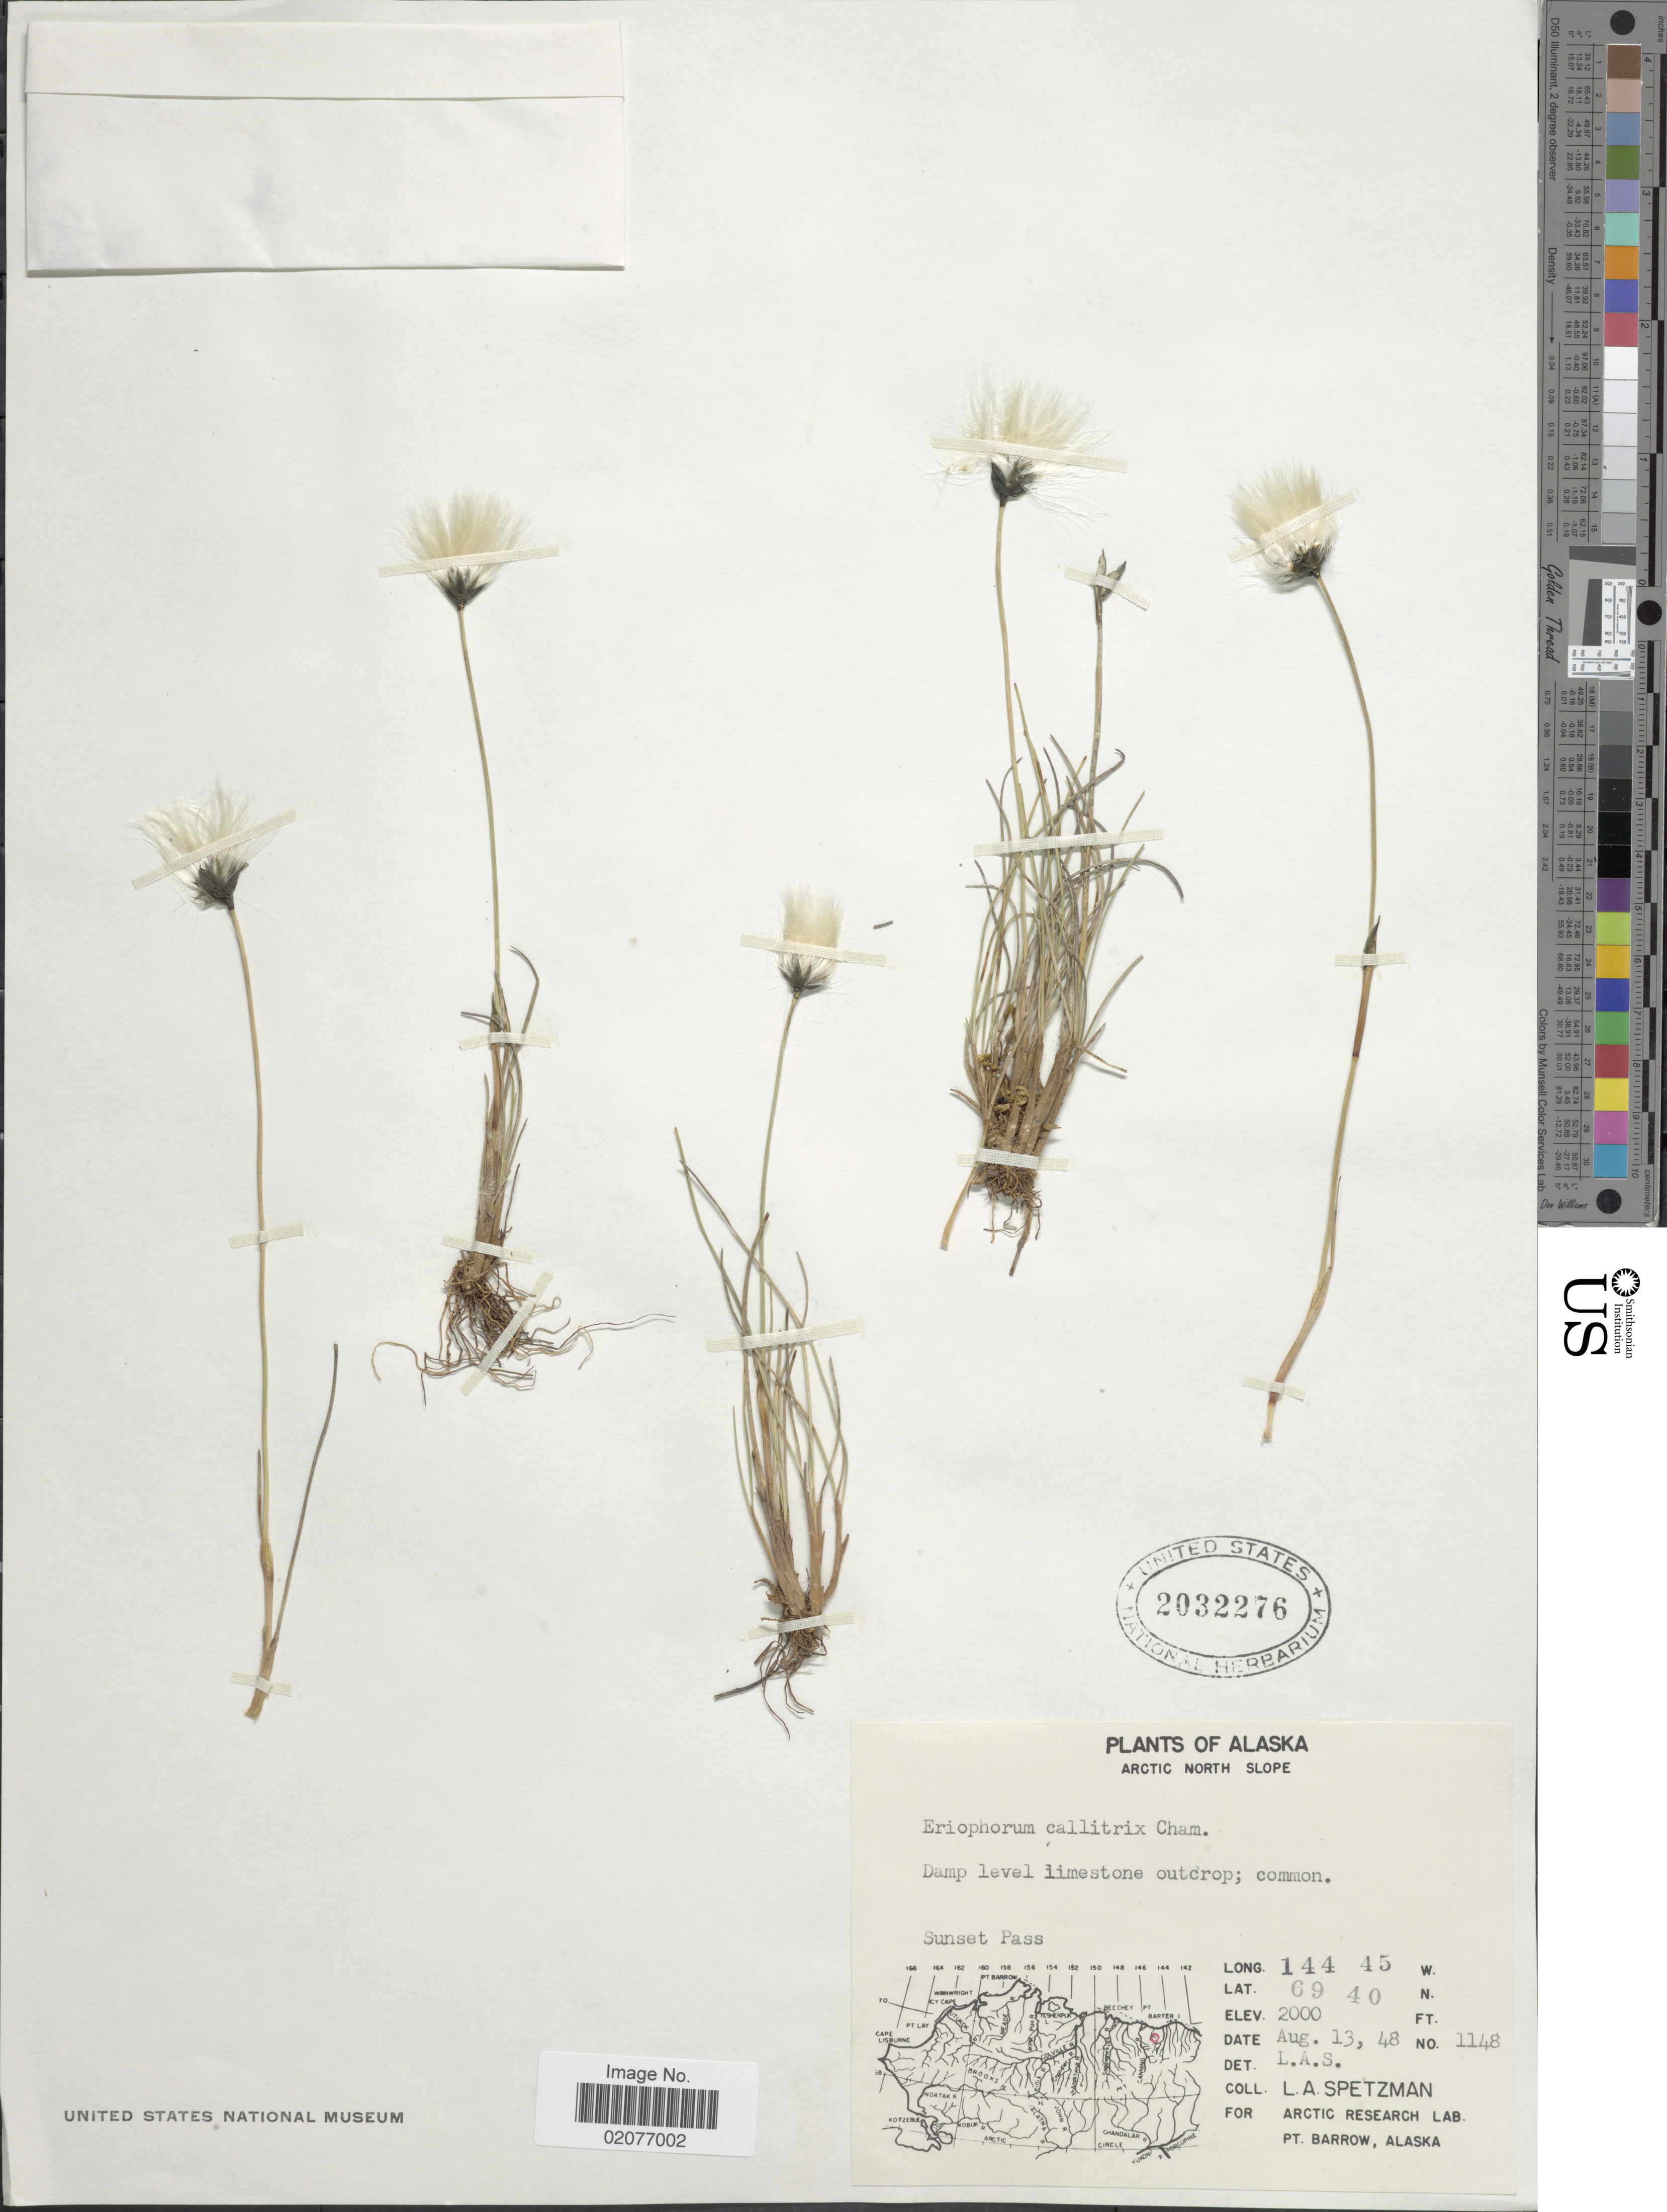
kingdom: Plantae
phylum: Tracheophyta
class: Liliopsida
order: Poales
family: Cyperaceae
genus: Eriophorum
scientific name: Eriophorum callitrix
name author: Cham. ex C.A. Mey.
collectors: L. Spetzman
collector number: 1148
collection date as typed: Transcribed d/m/y: 13/8/48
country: United States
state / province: Alaska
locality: Arctic North Slope, Sunset Pass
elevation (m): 610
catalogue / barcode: US 2032276